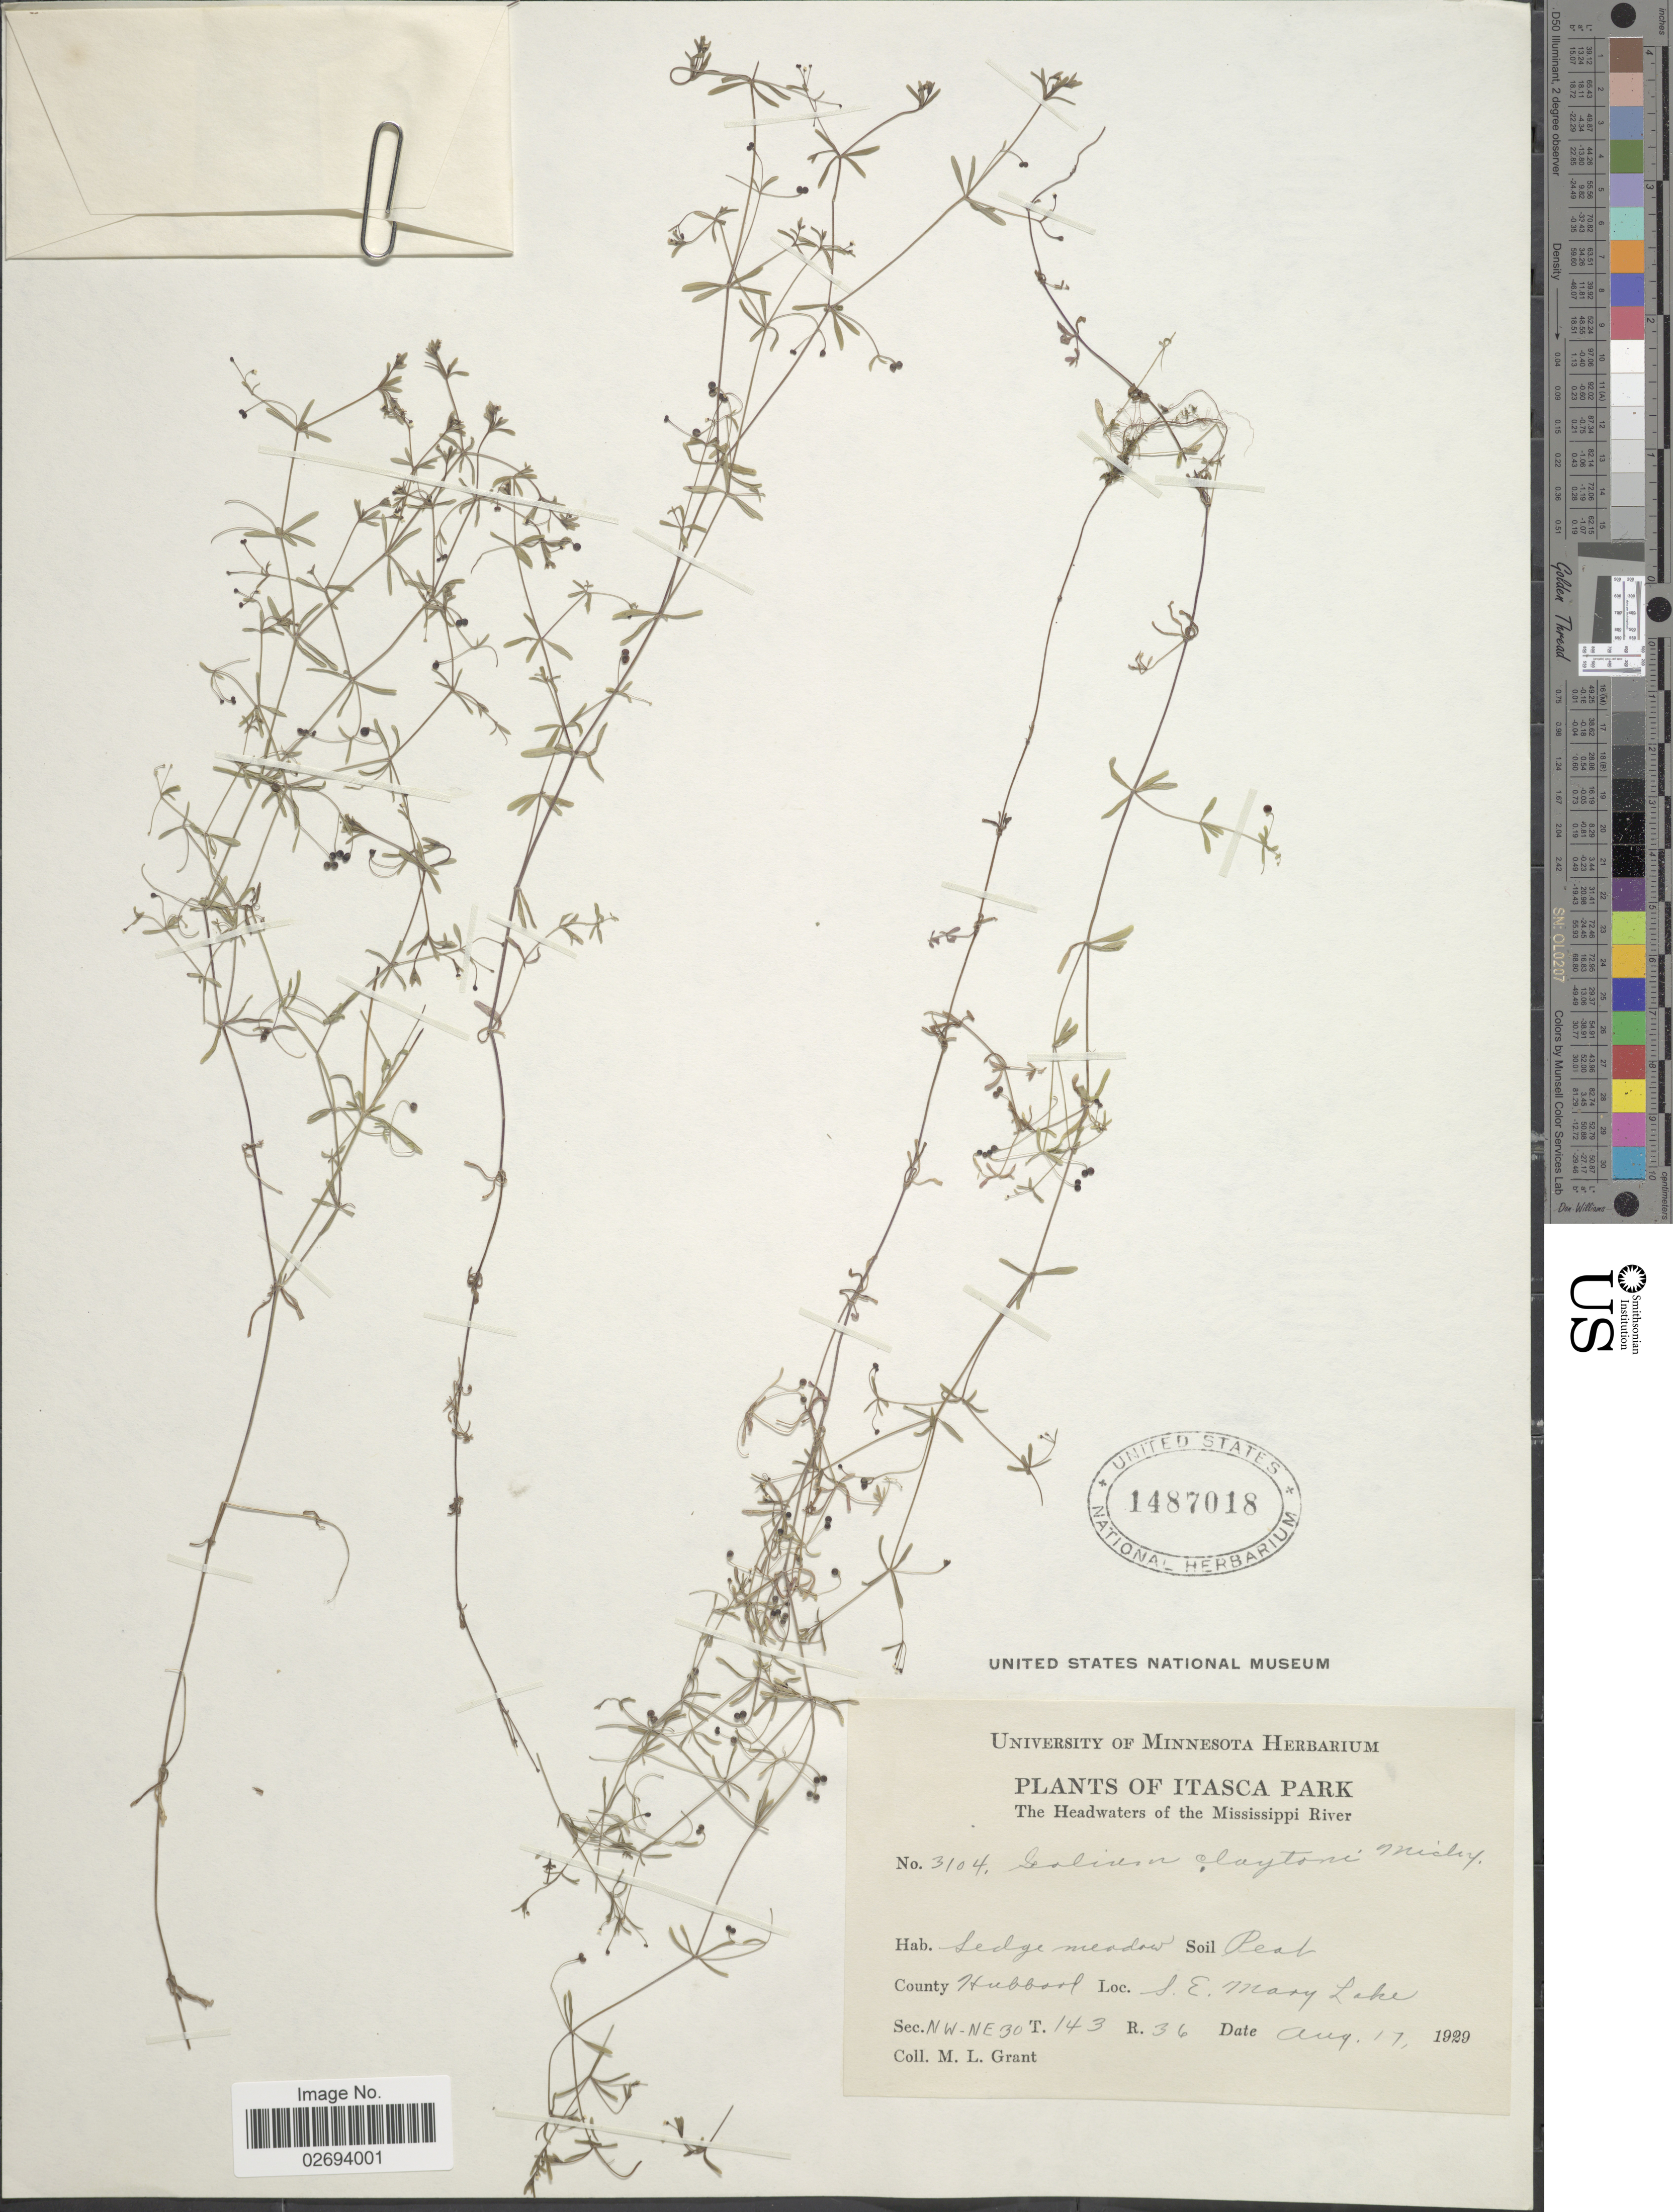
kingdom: Plantae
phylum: Tracheophyta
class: Magnoliopsida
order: Gentianales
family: Rubiaceae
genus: Galium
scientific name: Galium tinctorium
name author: (L.) Scop.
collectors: M. L. Grant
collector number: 3104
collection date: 1929-08-17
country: United States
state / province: Minnesota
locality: Itasca Park. The Headwaters of the Mississippi River. Sedge meadow. Peak. County Hubbard. S.E. Mary Lake. NW-NE30. T. 143 R. 36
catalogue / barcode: US 1487018